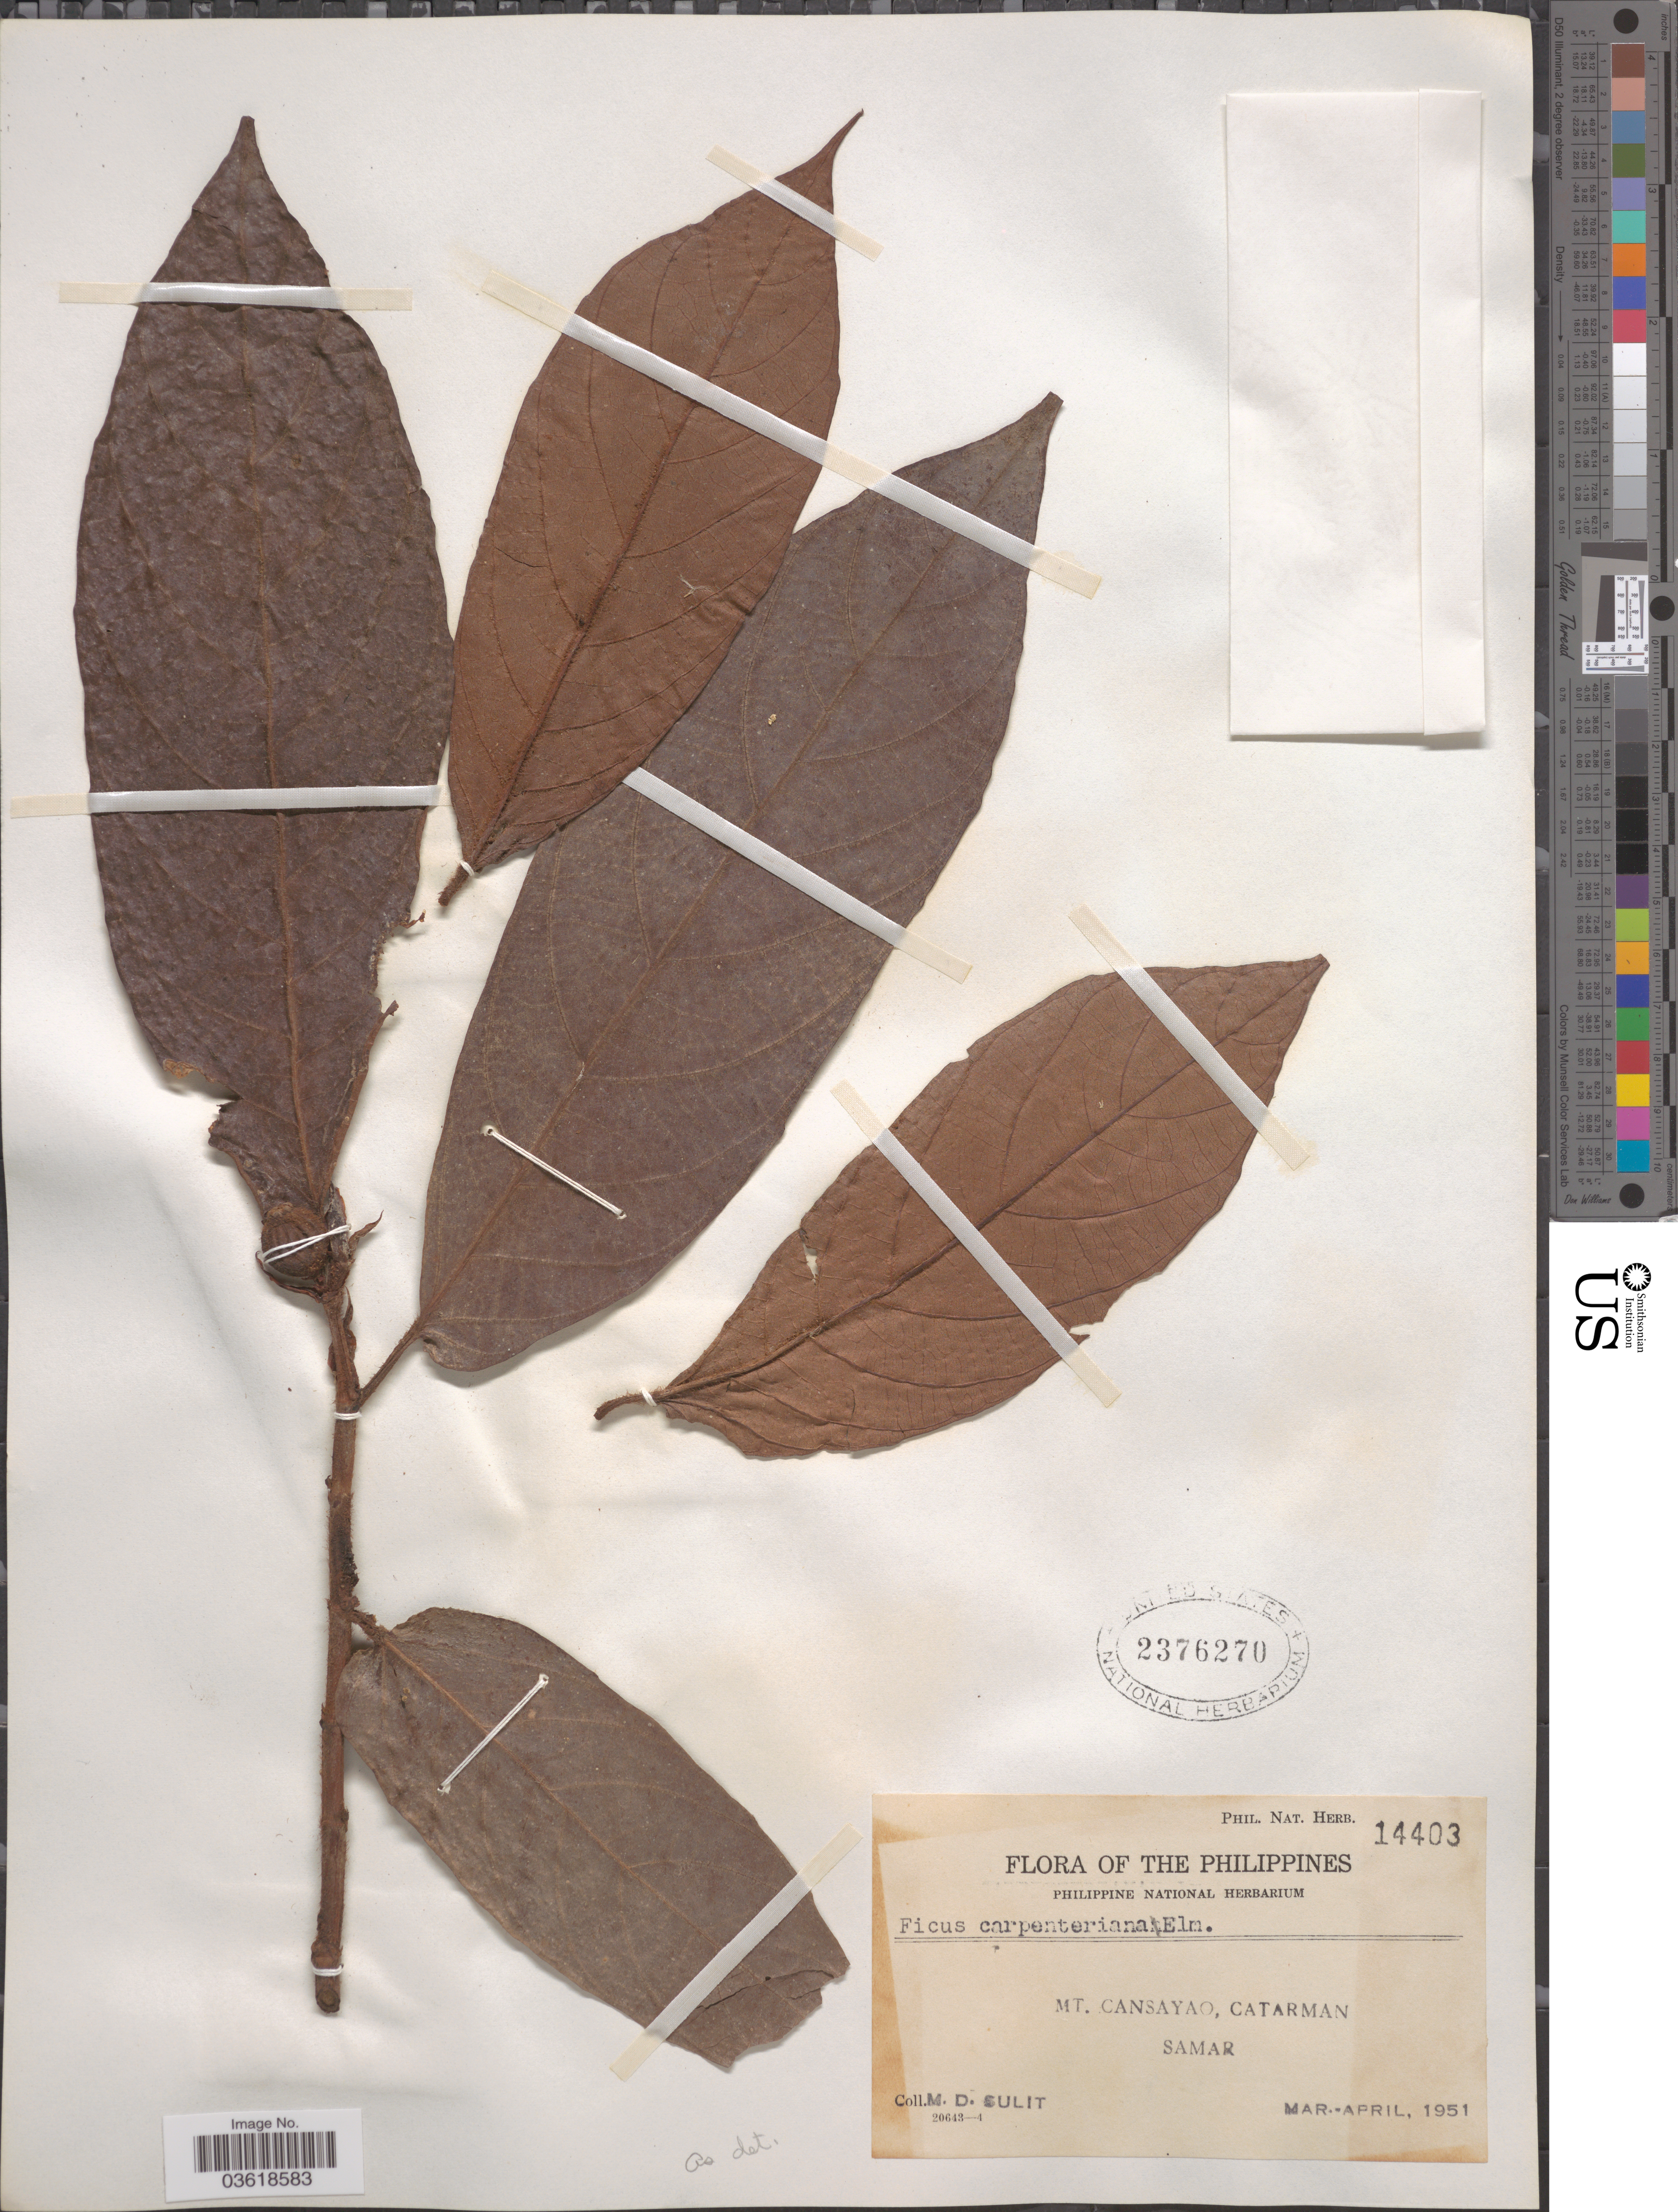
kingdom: Plantae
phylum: Tracheophyta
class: Magnoliopsida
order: Rosales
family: Moraceae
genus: Ficus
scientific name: Ficus carpenteriana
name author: Elmer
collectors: M. Sulit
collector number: Phil. Nat. Herb. 14403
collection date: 1951-03/1951-04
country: Philippines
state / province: Eastern Visayas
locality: Mt. Cansayao, Catarman. Samar.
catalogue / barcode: US 2376270